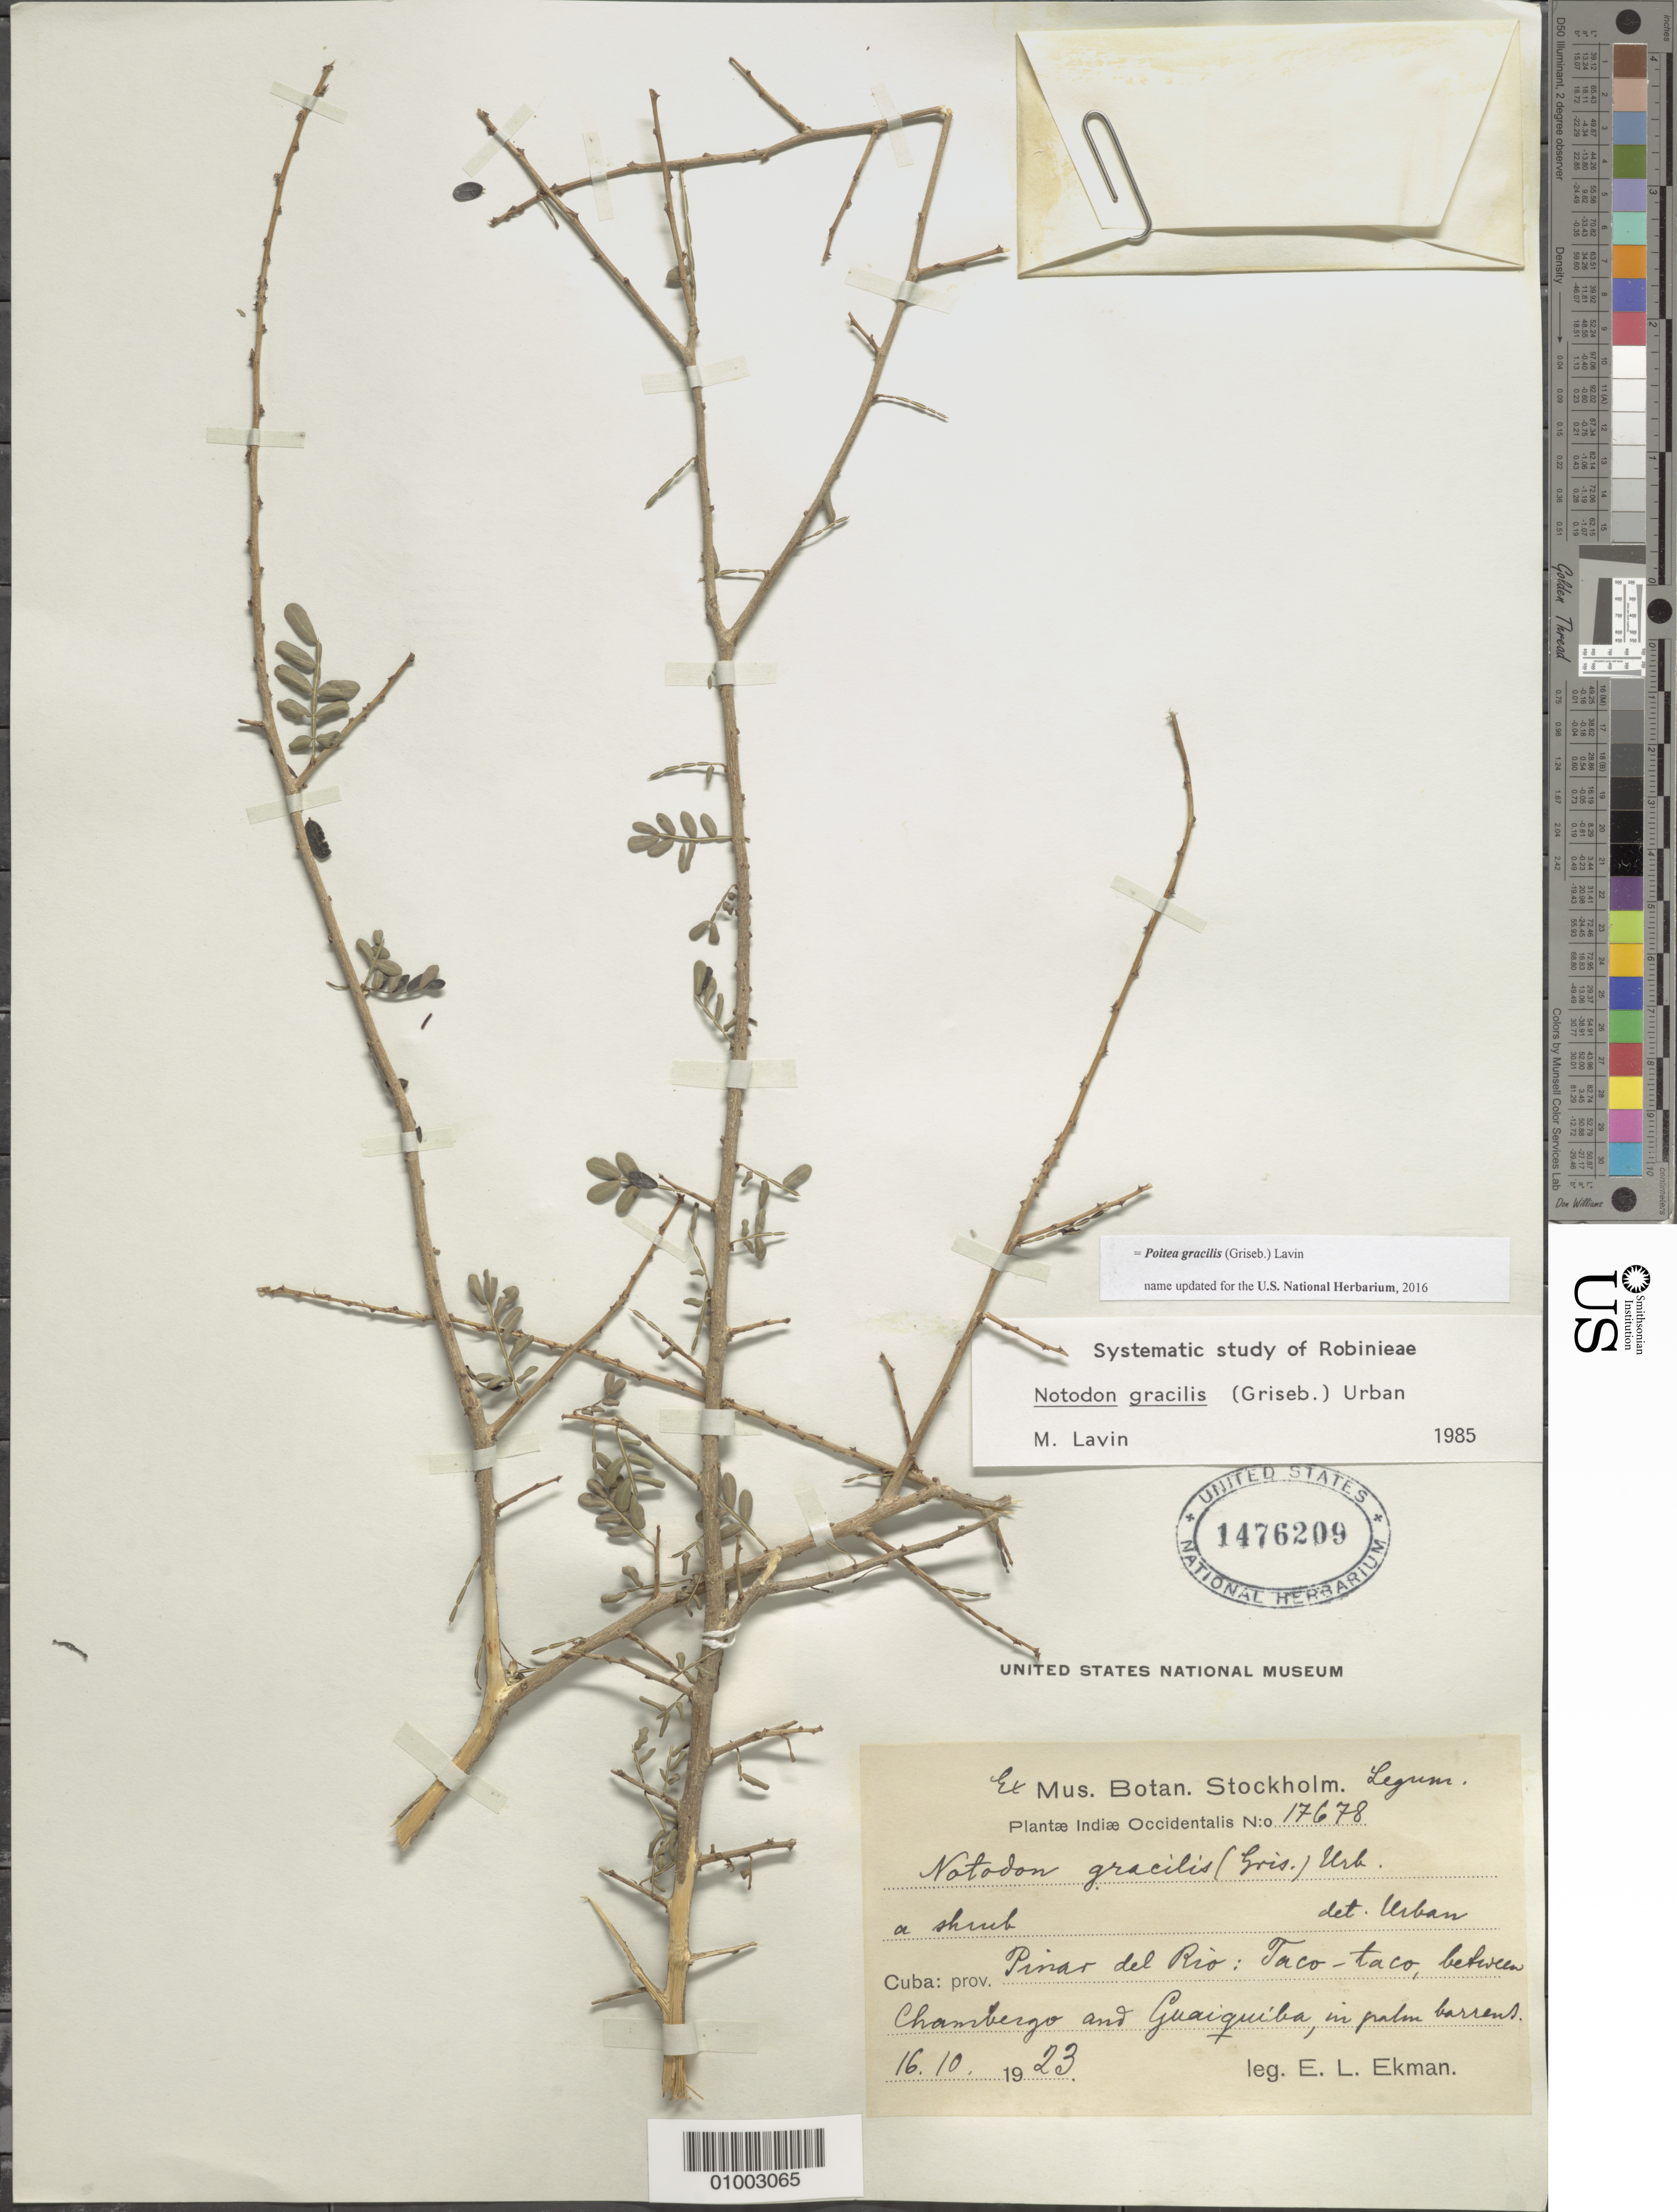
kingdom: Plantae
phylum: Tracheophyta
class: Magnoliopsida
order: Fabales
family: Fabaceae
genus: Poitea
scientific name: Poitea gracilis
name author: (Griseb.) Lavin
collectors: E. L. Ekman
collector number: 17678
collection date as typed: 16 Oct 1923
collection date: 1923-10-16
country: Cuba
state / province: Pinar del Rio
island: Cuba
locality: Taco-taco, between Chambergo and Guaiquiba in palm barrens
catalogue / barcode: US 1476209